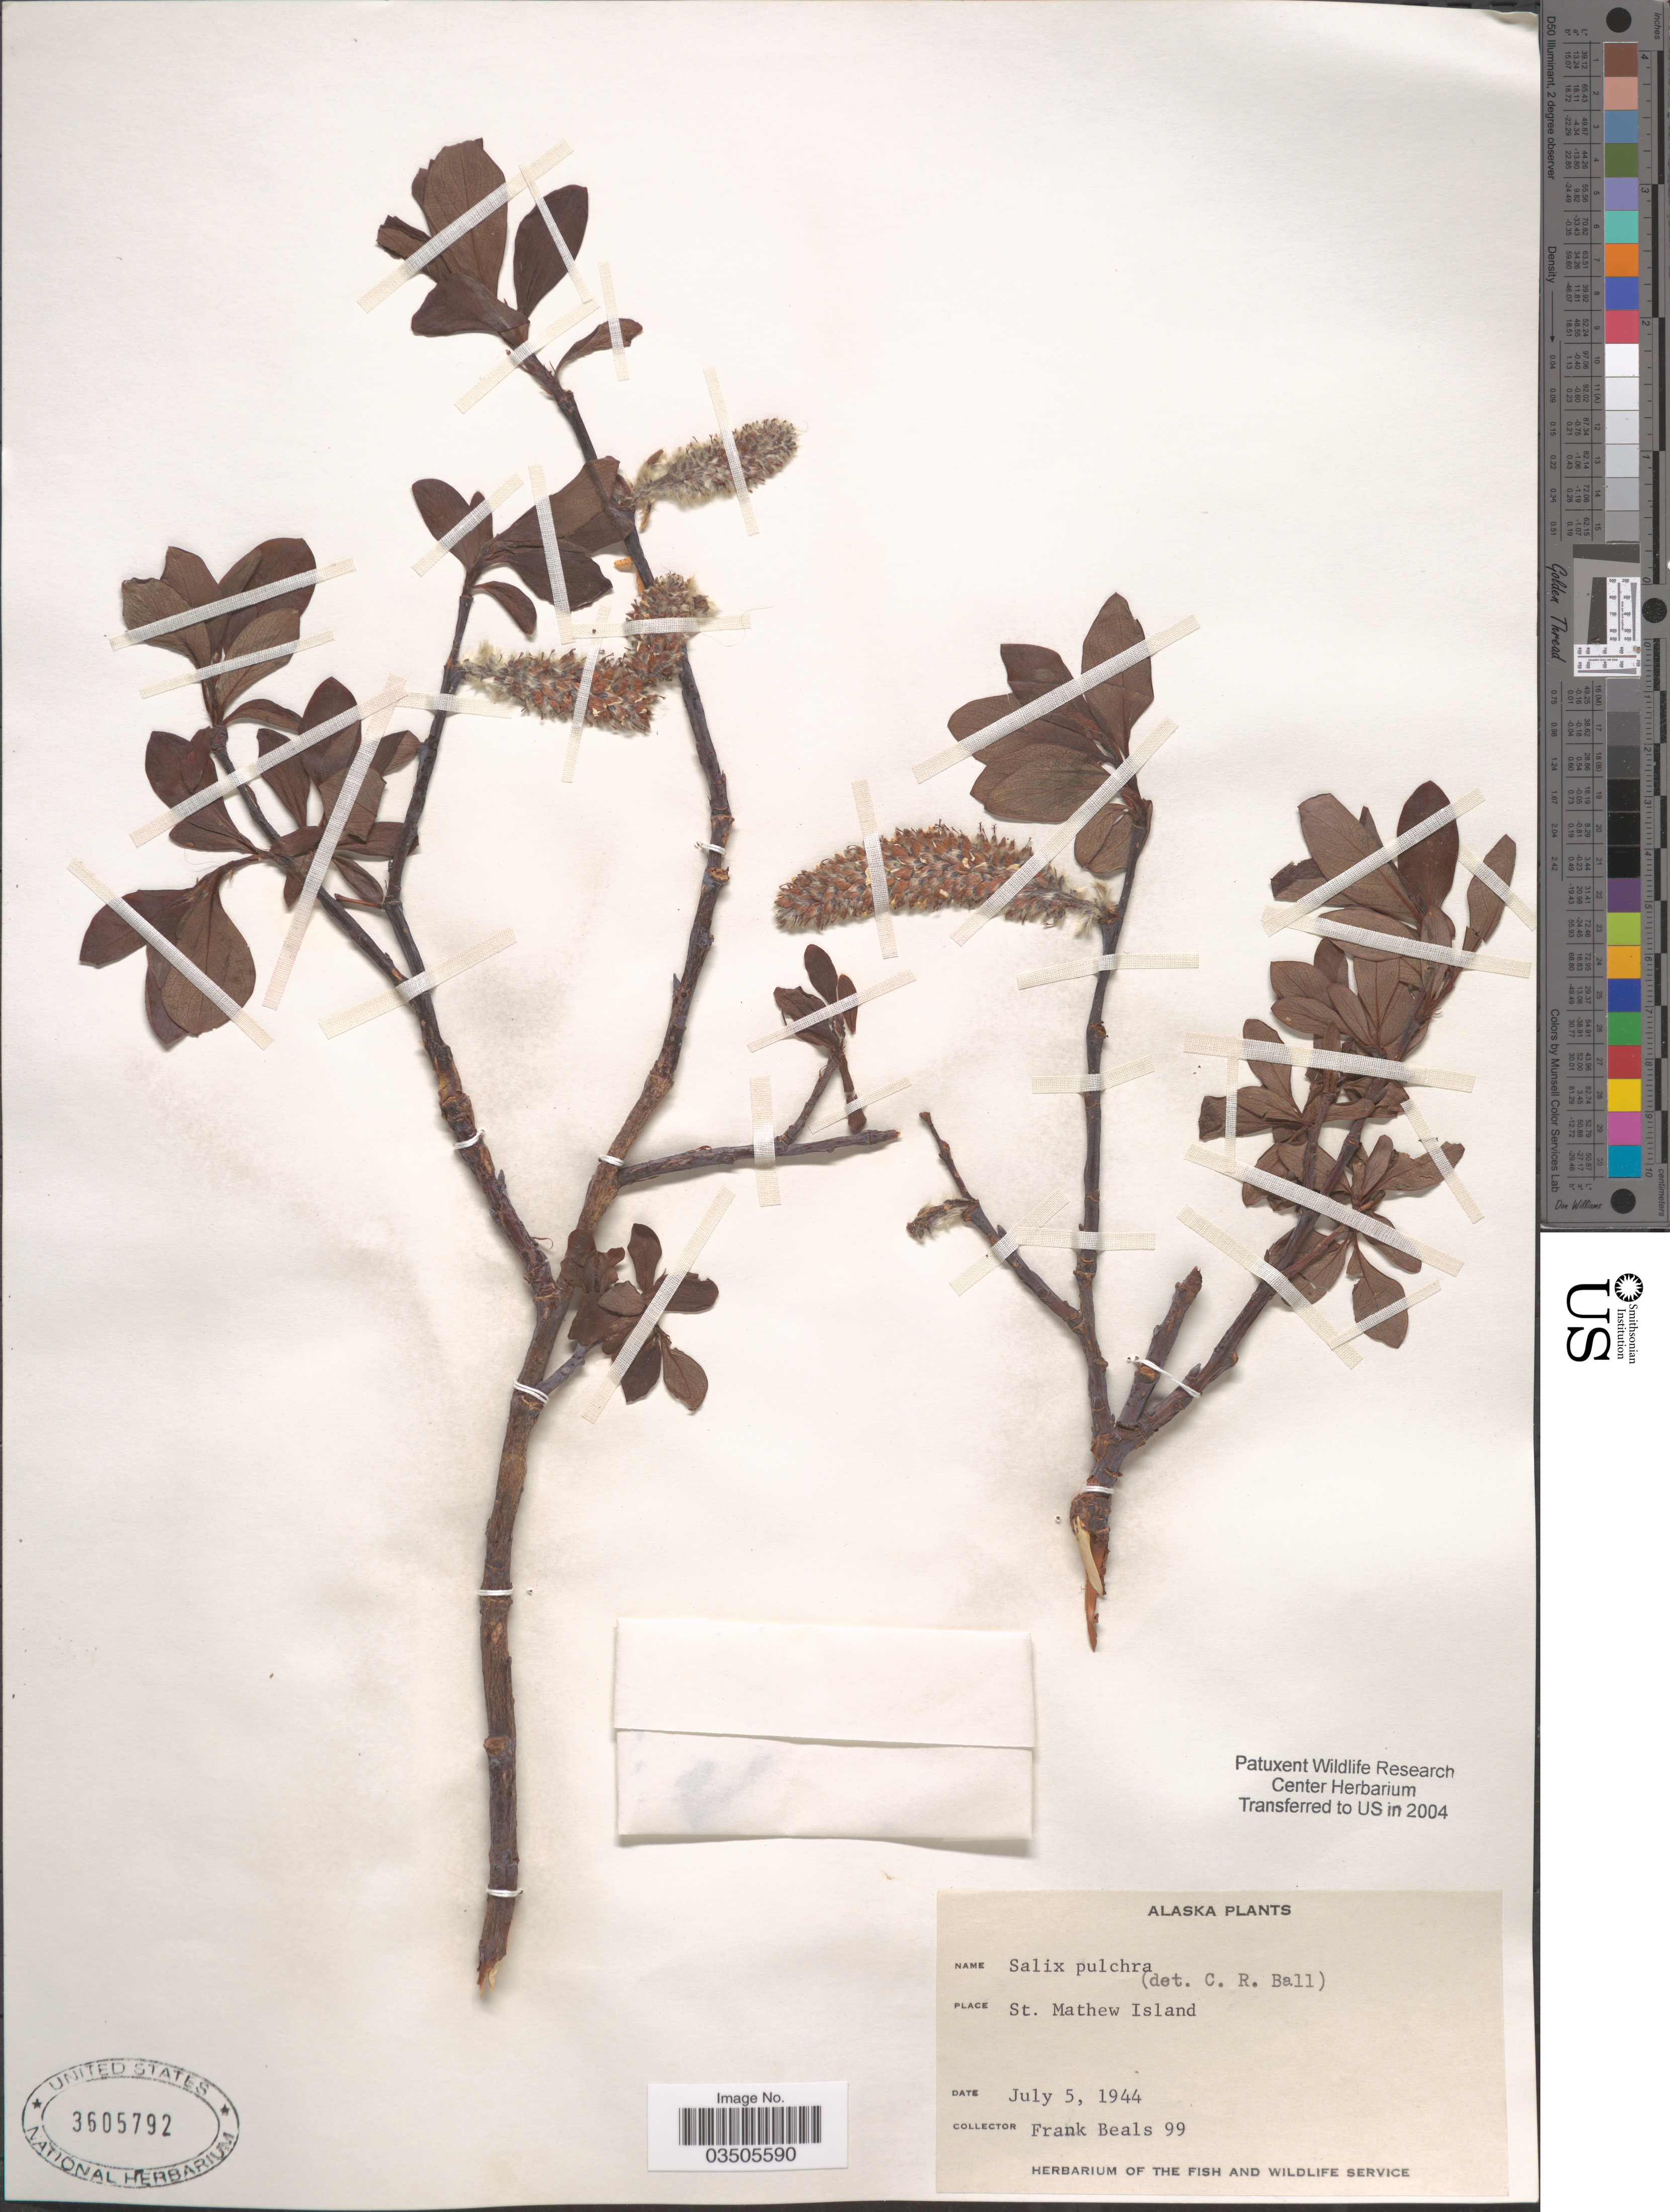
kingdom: Plantae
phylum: Tracheophyta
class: Magnoliopsida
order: Malpighiales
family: Salicaceae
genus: Salix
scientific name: Salix pulchra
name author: Cham.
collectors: F. Beals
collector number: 99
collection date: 1944-07-05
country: United States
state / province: Alaska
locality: St. Mathew Island.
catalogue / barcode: US 3605792